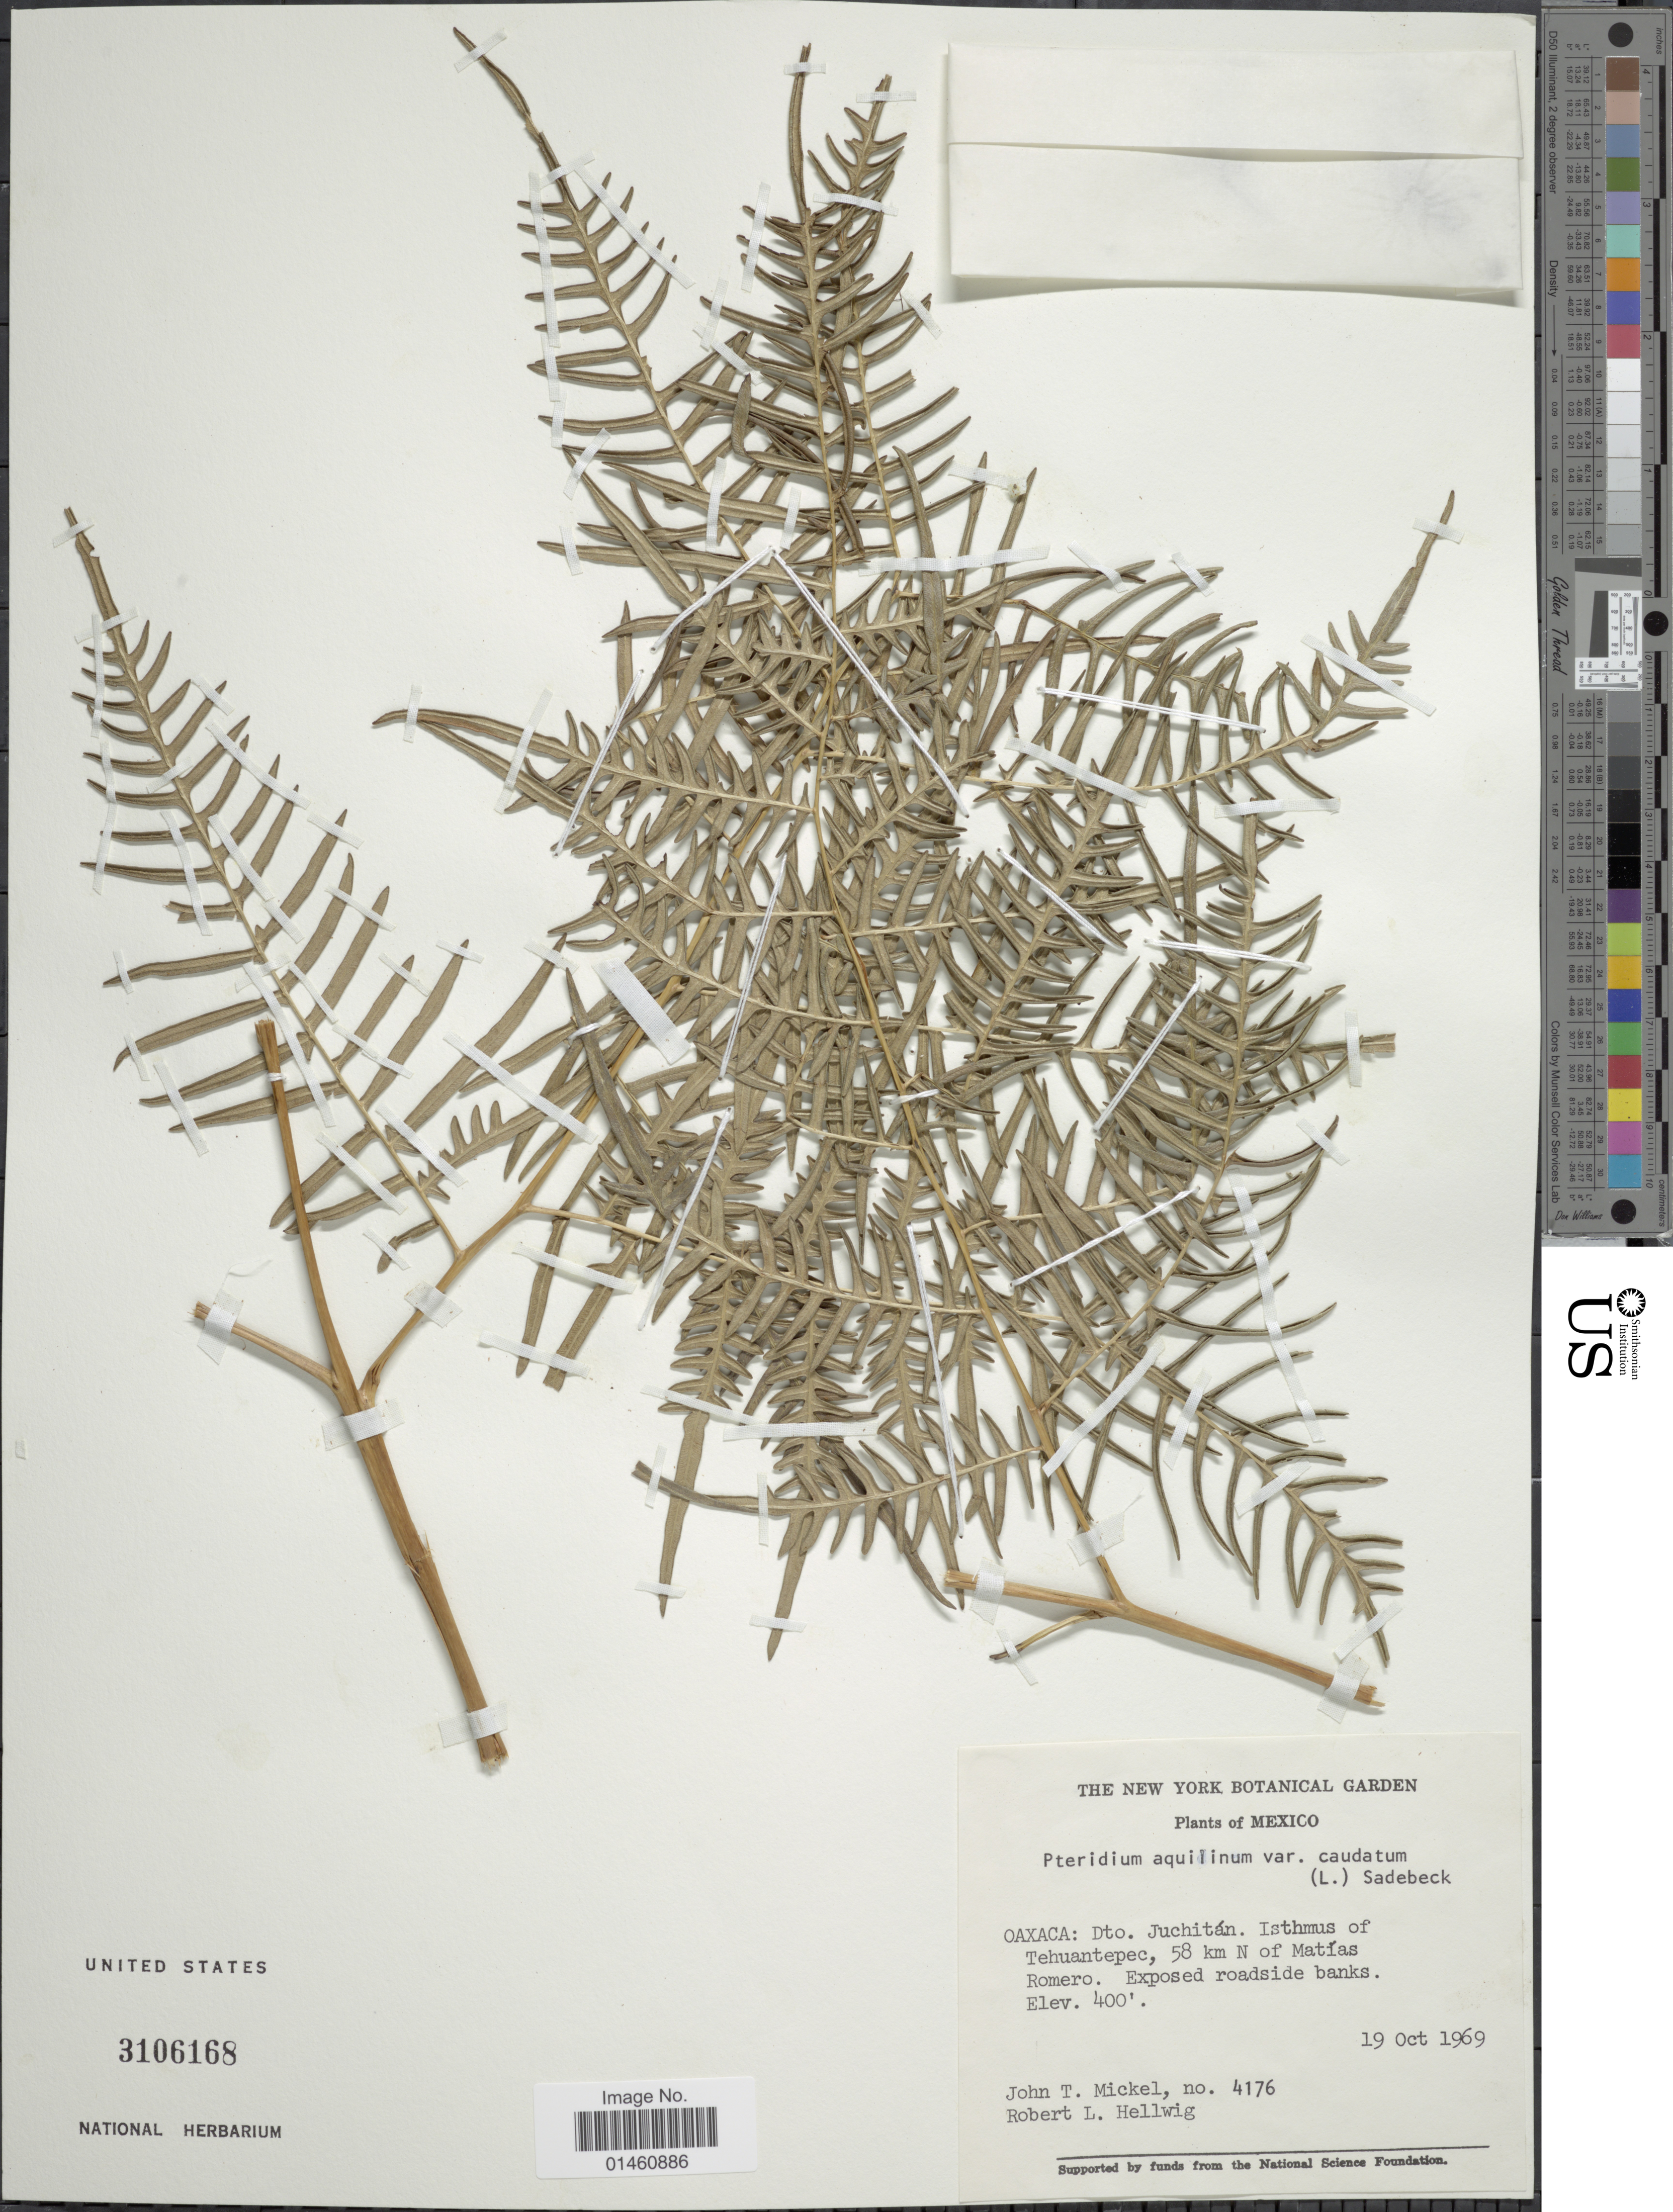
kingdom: Plantae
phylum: Tracheophyta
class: Polypodiopsida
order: Polypodiales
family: Dennstaedtiaceae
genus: Pteridium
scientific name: Pteridium caudatum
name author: (L.) Maxon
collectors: J. T. Mickel & R. Hellwig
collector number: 4176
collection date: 1969-10-19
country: Mexico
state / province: Oaxaca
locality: Dto. Juchitán. Isthmus of Tehuantepec, 58 km N of Matias Romero.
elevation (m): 122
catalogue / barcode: US 3106168